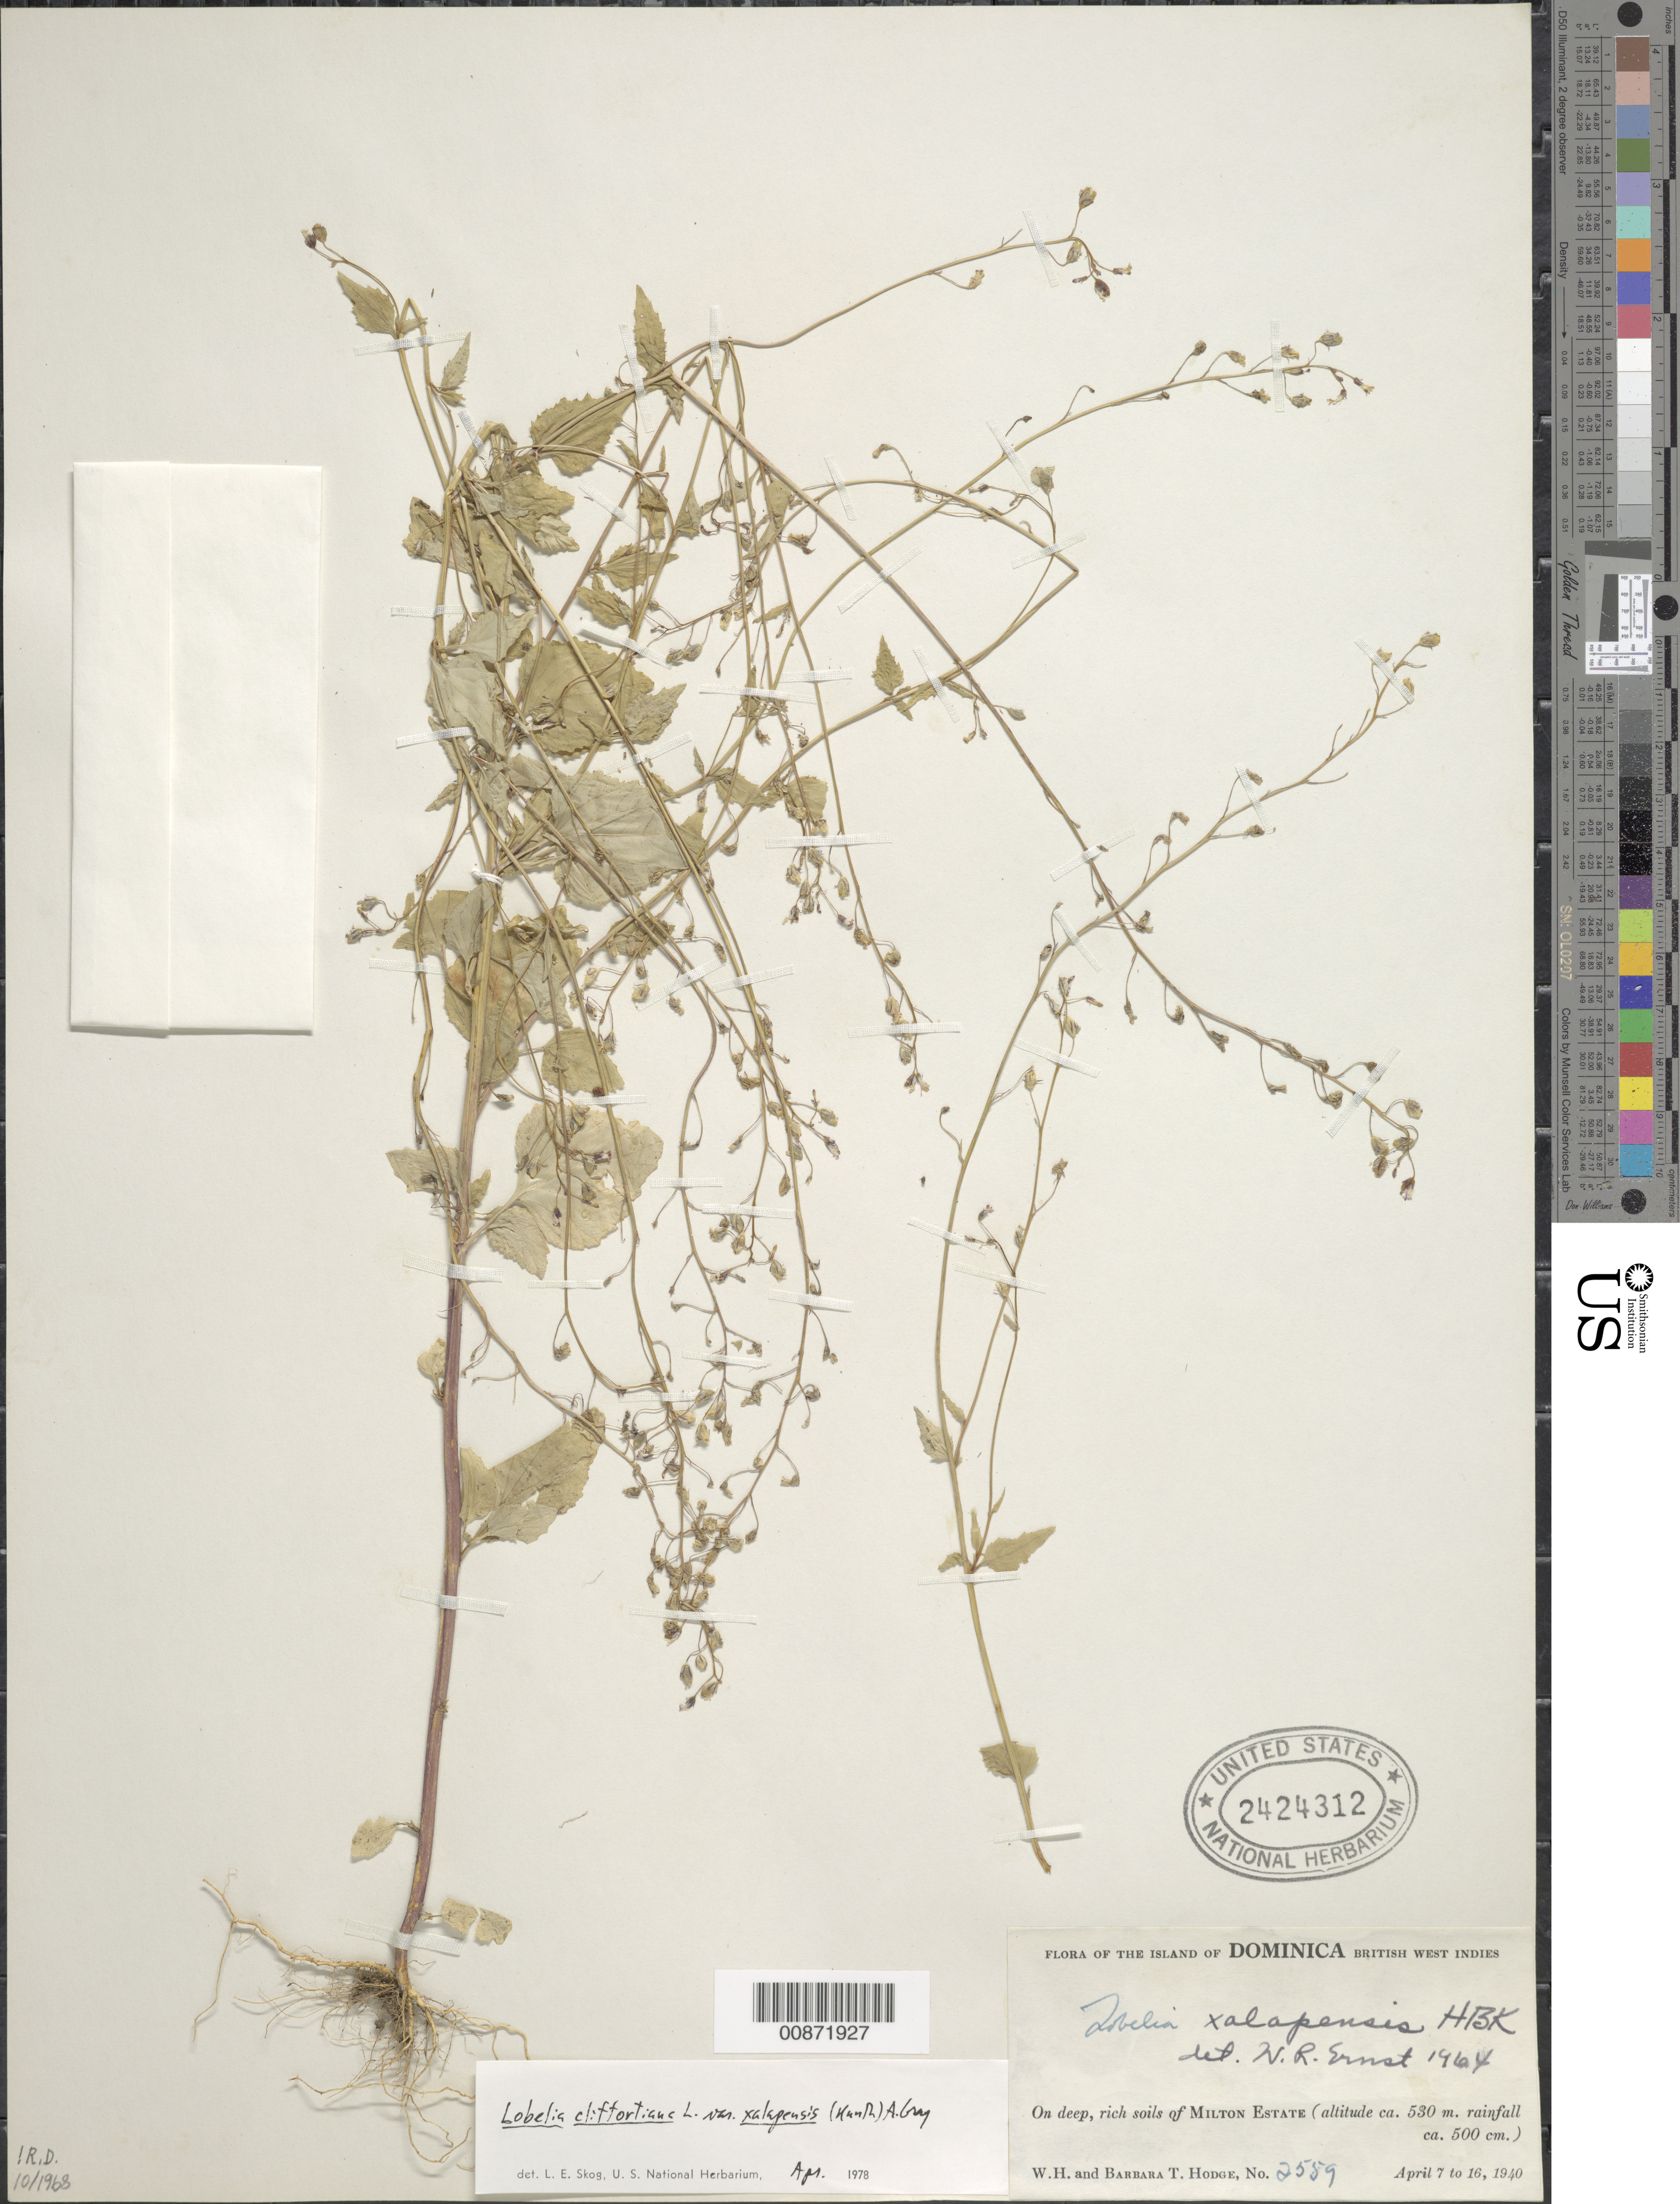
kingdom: Plantae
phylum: Tracheophyta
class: Magnoliopsida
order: Asterales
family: Campanulaceae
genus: Lobelia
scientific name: Lobelia xalapensis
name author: Kunth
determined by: Skog, Laurence E.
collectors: W. Hodge & B. Hodge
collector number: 2589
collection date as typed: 07 Apr 1940 to 16 Apr 1940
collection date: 1940-04-07/1940-04-16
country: Dominica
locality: Milton Estate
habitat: On deep rich soils of estate (rainfall ca. 500 cm)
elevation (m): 530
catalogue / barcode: US 2424312